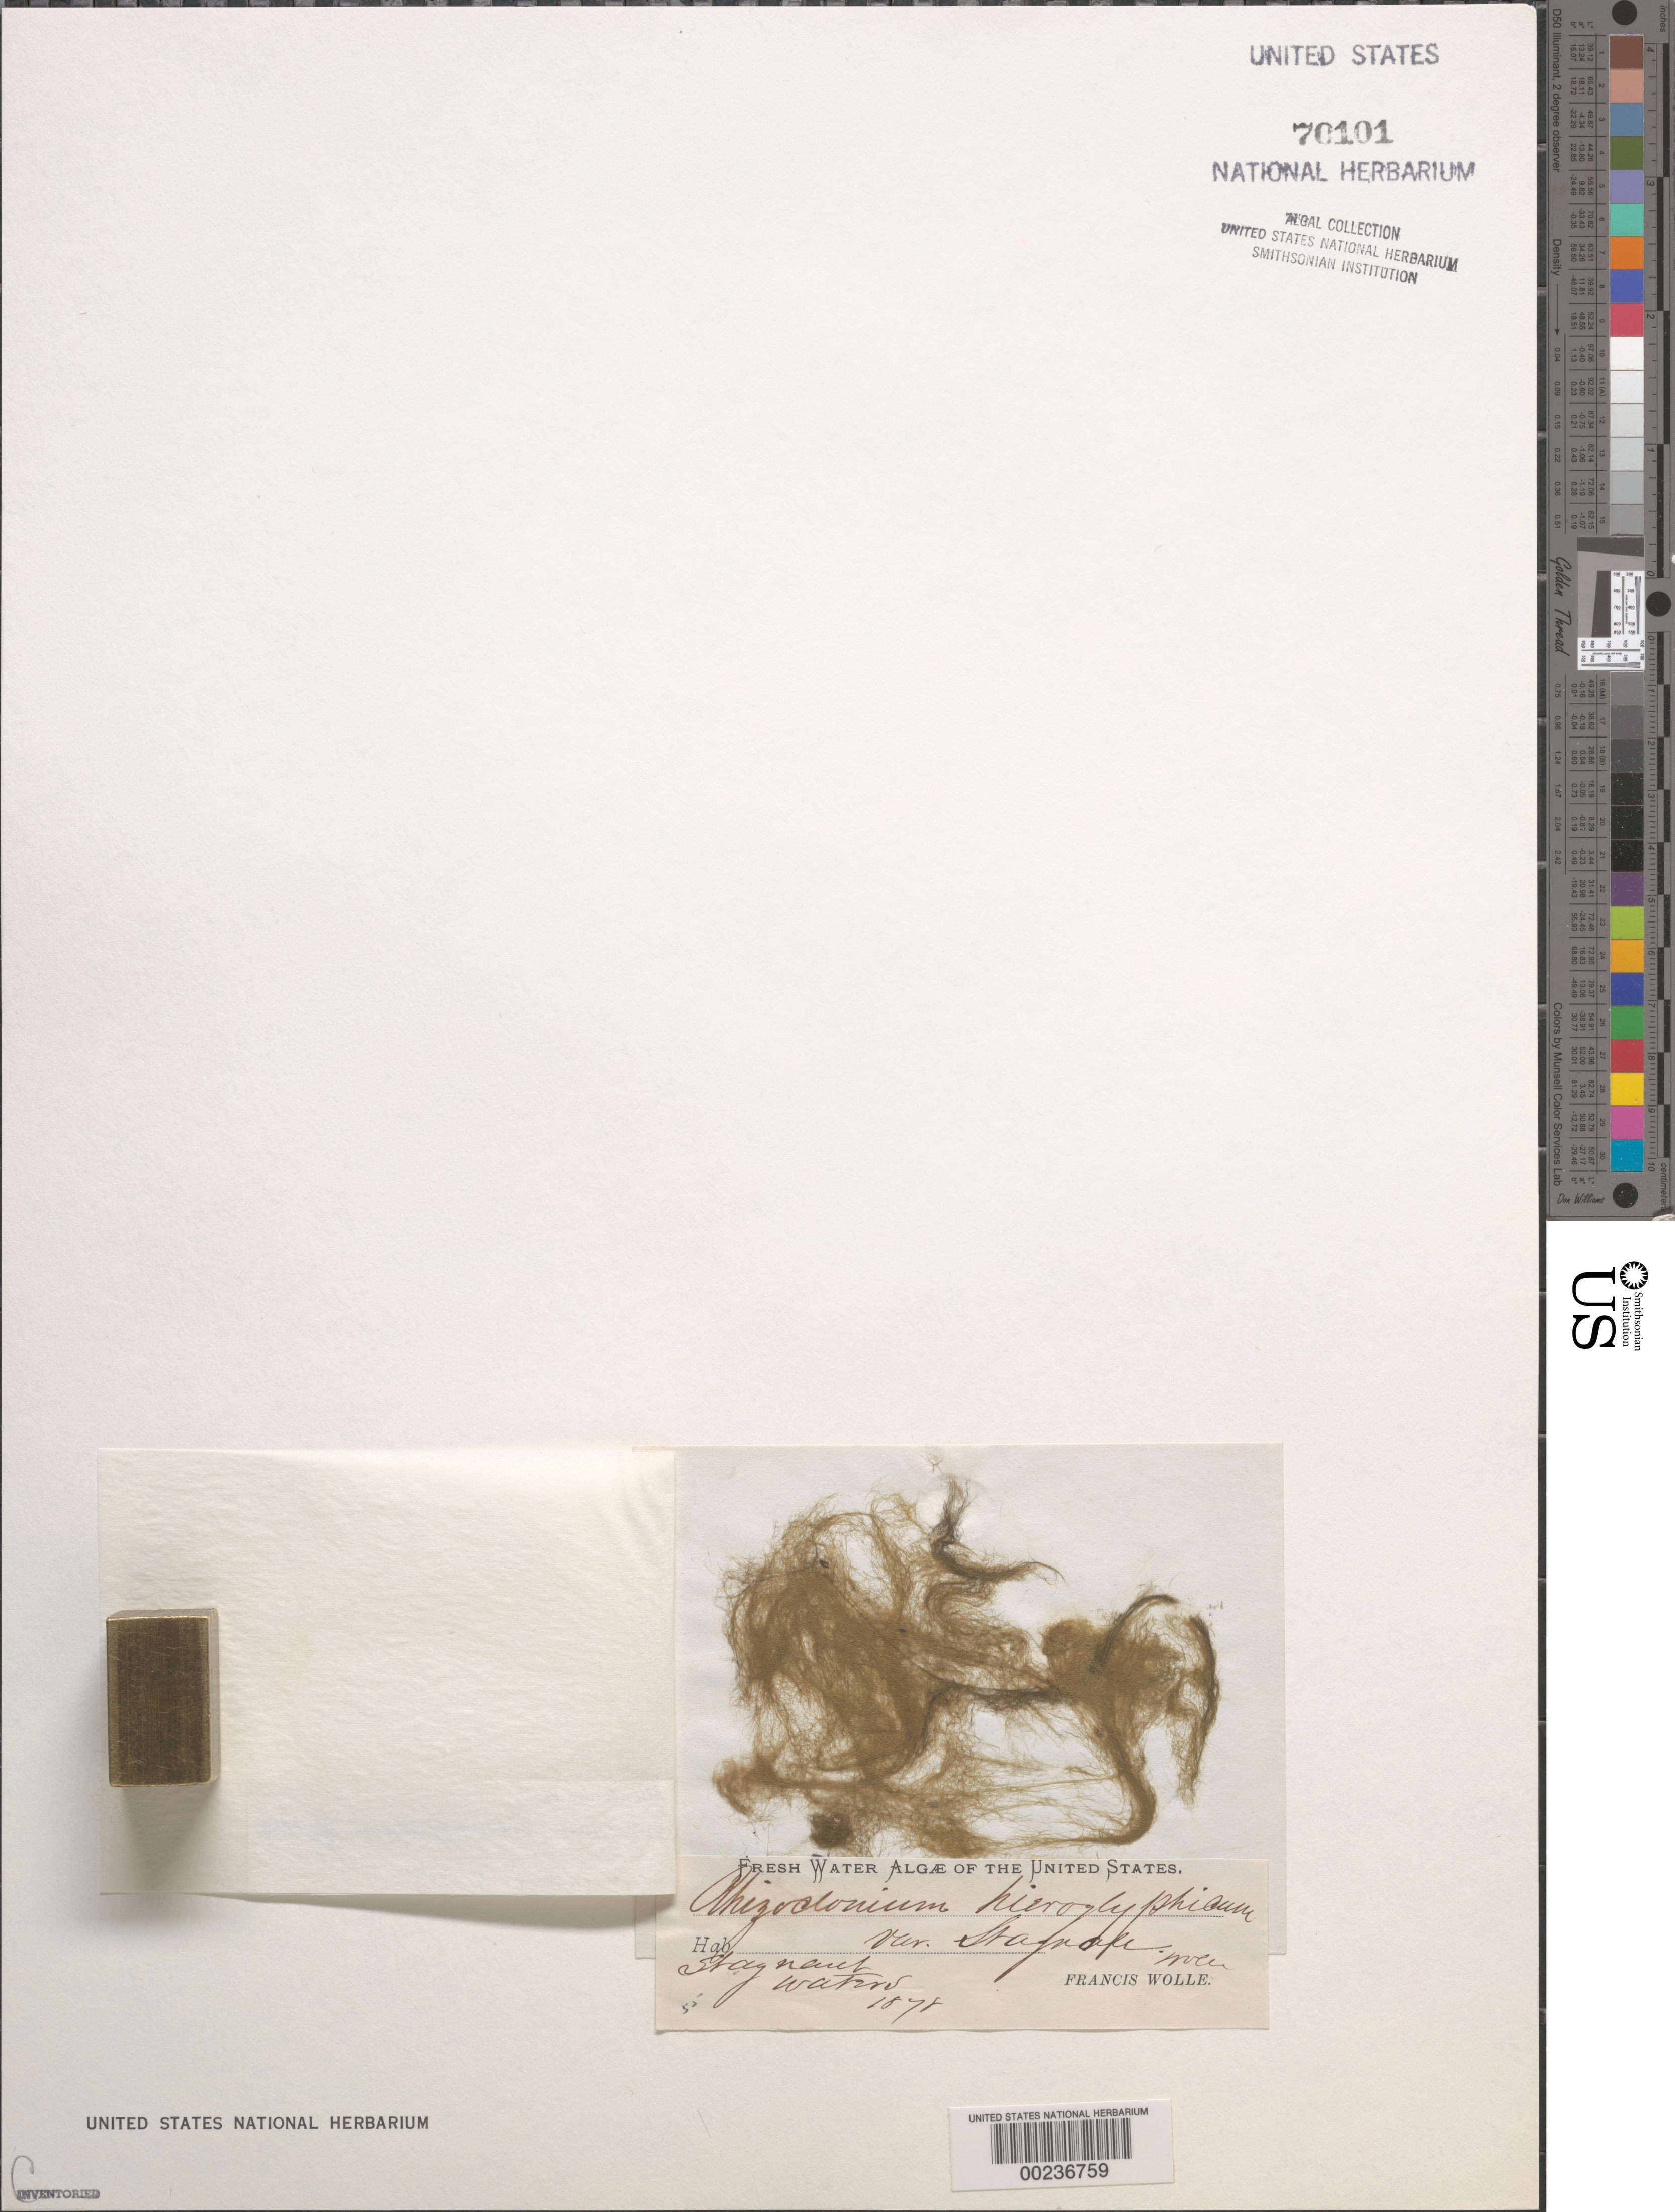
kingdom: Plantae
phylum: Chlorophyta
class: Ulvophyceae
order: Cladophorales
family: Cladophoraceae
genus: Rhizoclonium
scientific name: Rhizoclonium hieroglyphicum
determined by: Phinney, H. K.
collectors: F. Wolle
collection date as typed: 1878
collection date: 1878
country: United States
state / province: Pennsylvania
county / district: Lehigh County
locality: Allentown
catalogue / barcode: US 70101